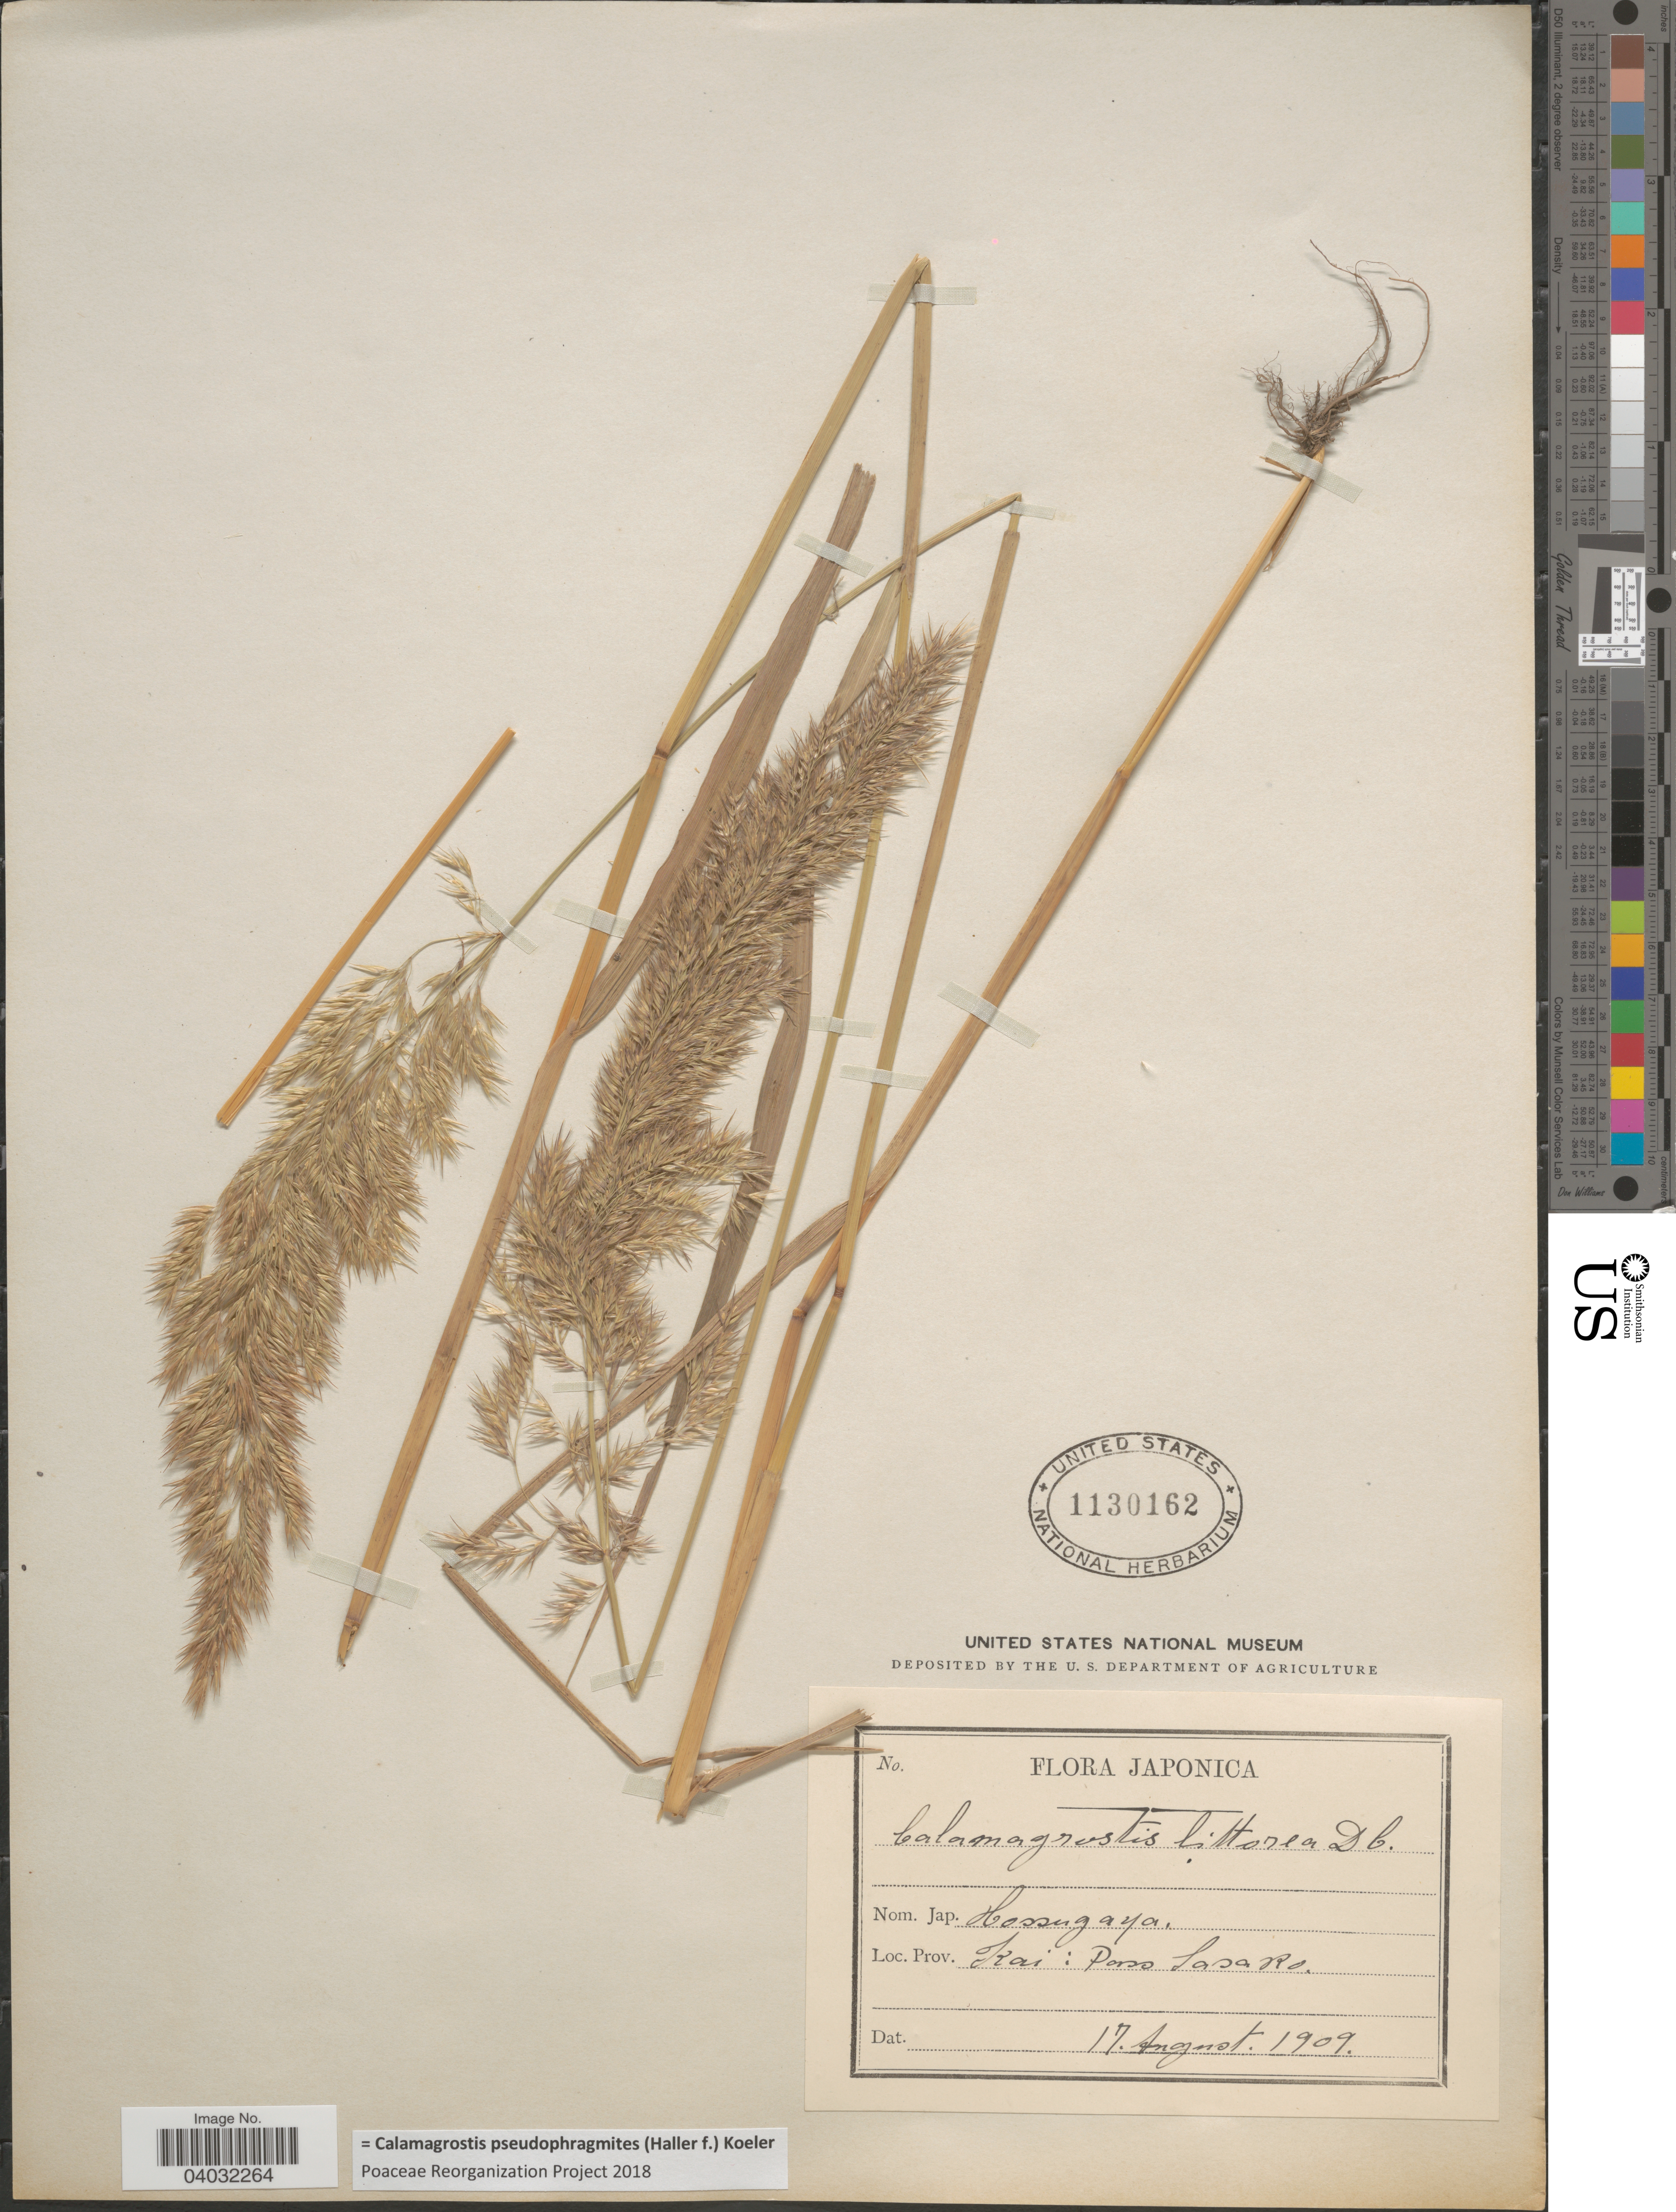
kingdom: Plantae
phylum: Tracheophyta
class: Liliopsida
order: Poales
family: Poaceae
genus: Calamagrostis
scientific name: Calamagrostis pseudophragmites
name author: (Haller f.) Koeler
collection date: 1909-08-17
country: Japan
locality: Kai: Pass Sasako.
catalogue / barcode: US 1130162